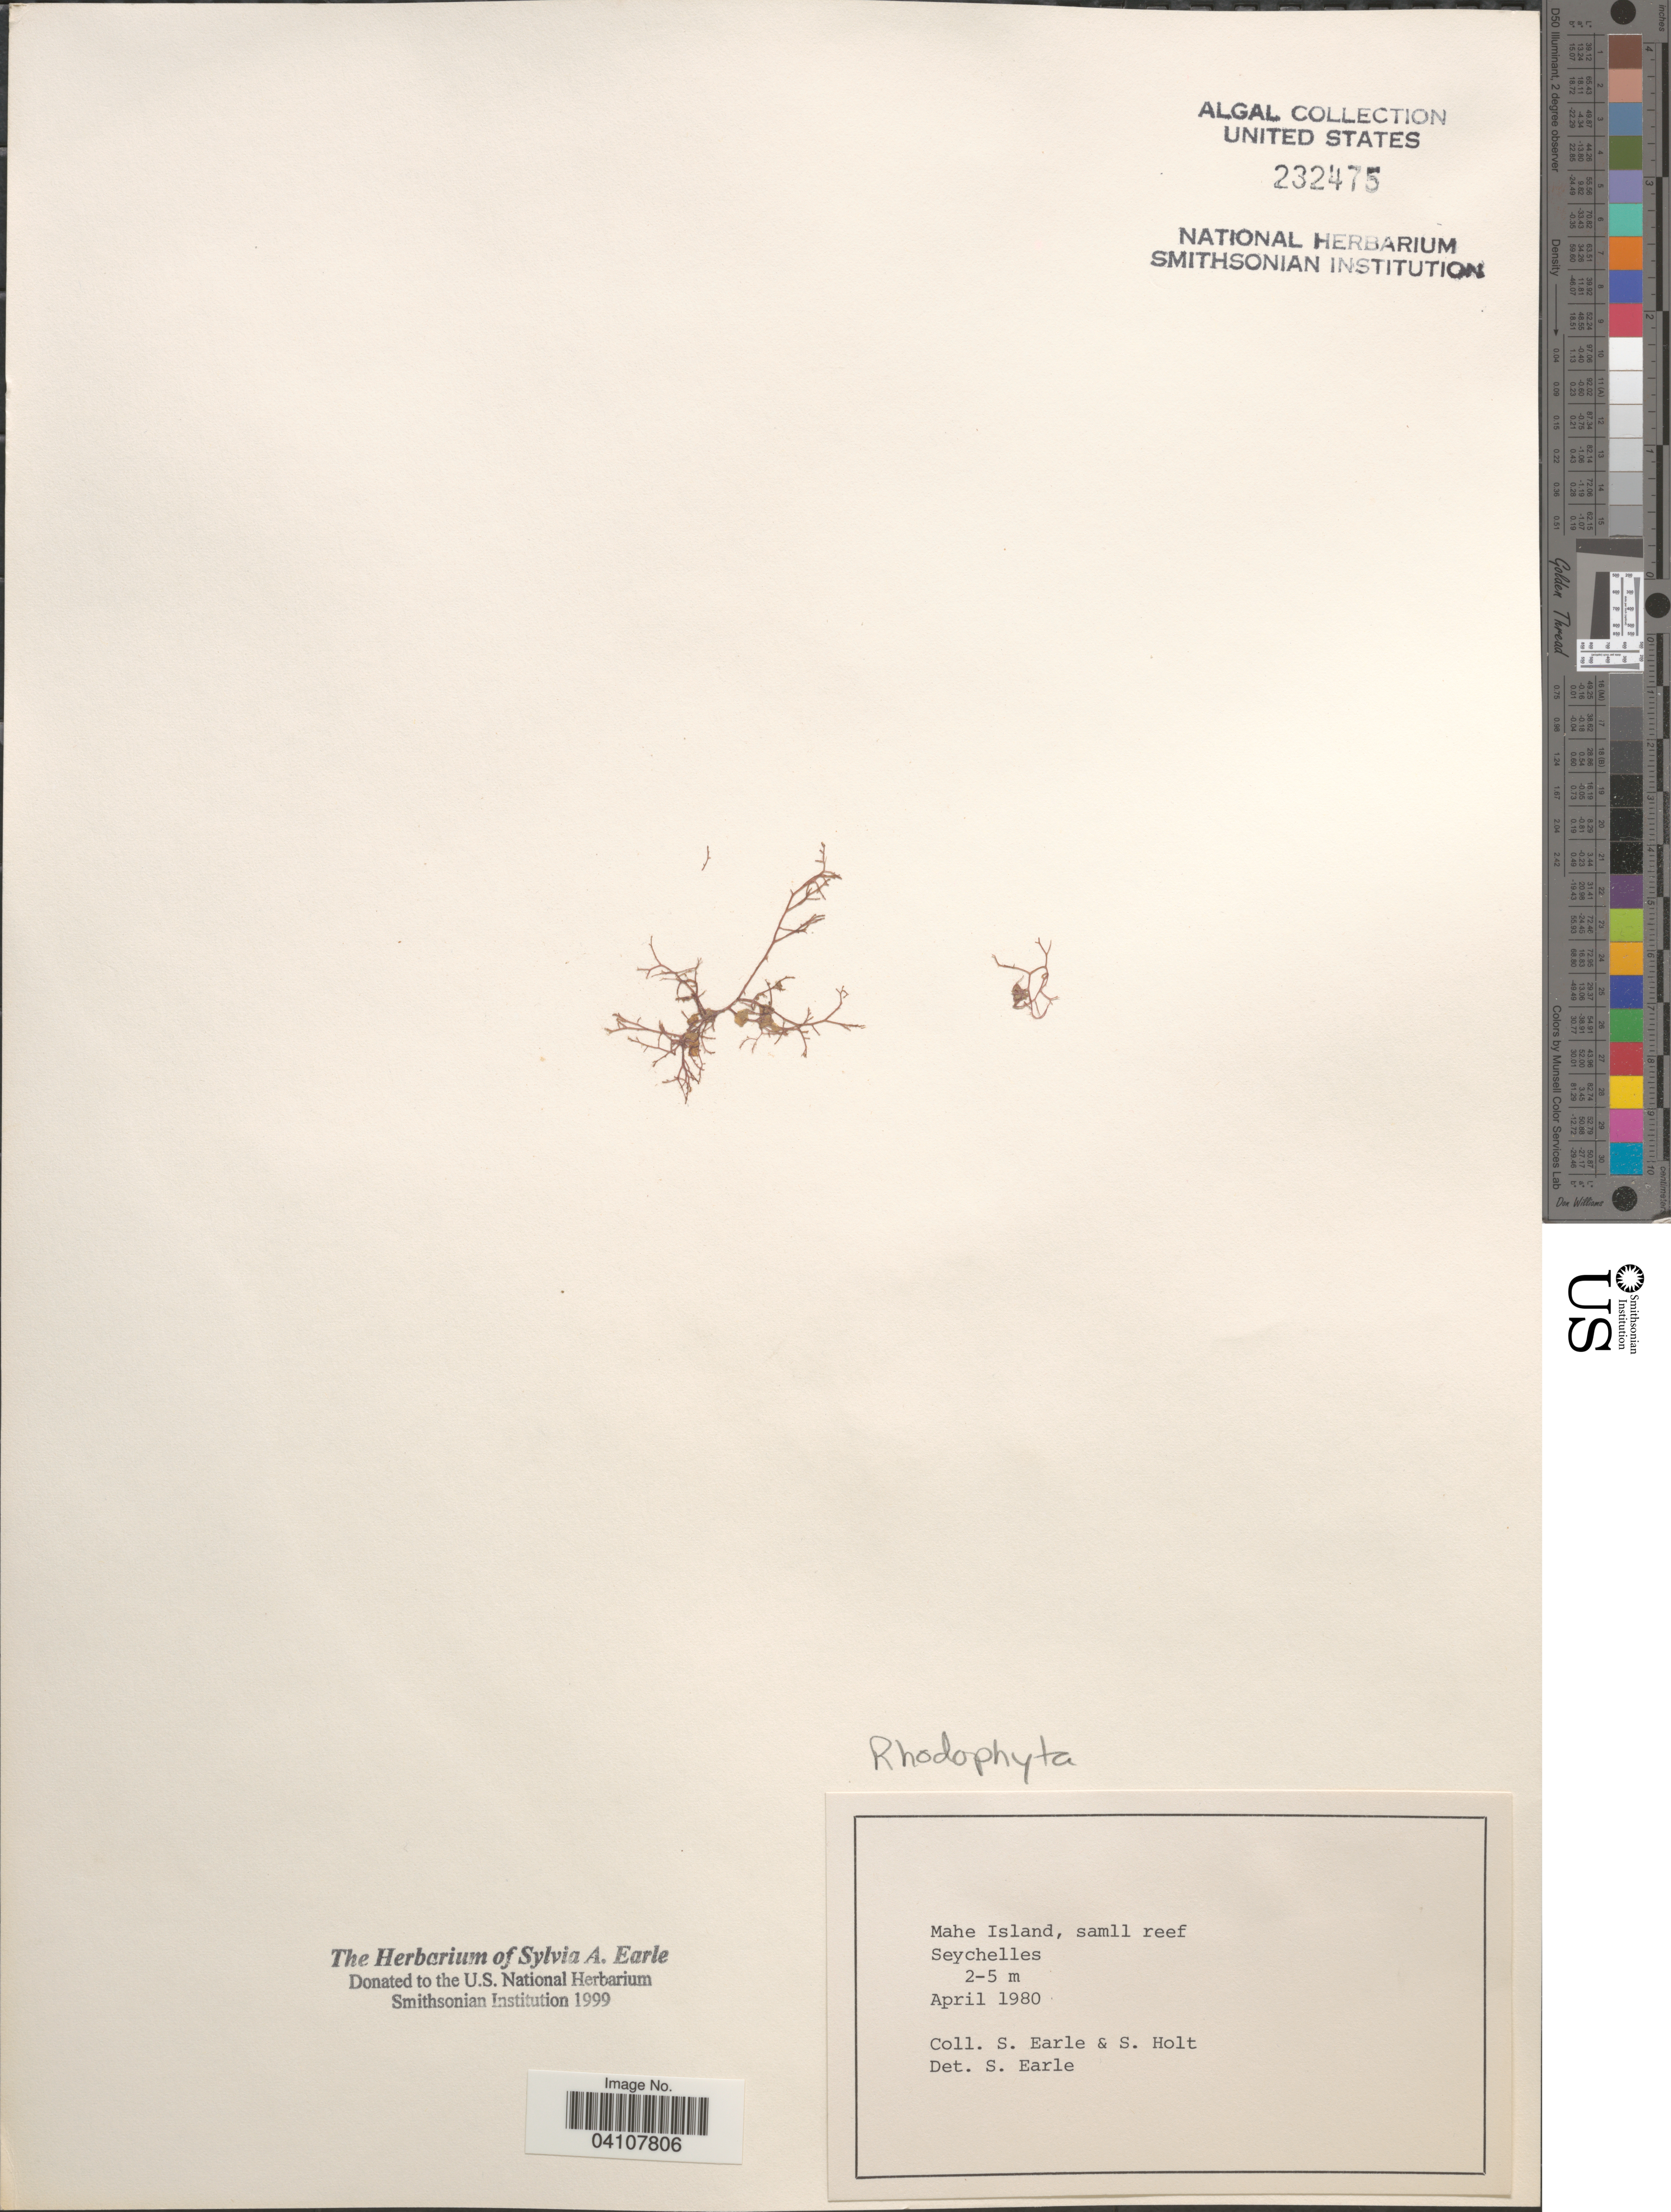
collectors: S. A. Earle & S. Holt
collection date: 1980-04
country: Seychelles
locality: Mahe Island, samll reef.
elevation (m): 2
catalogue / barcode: US 232475